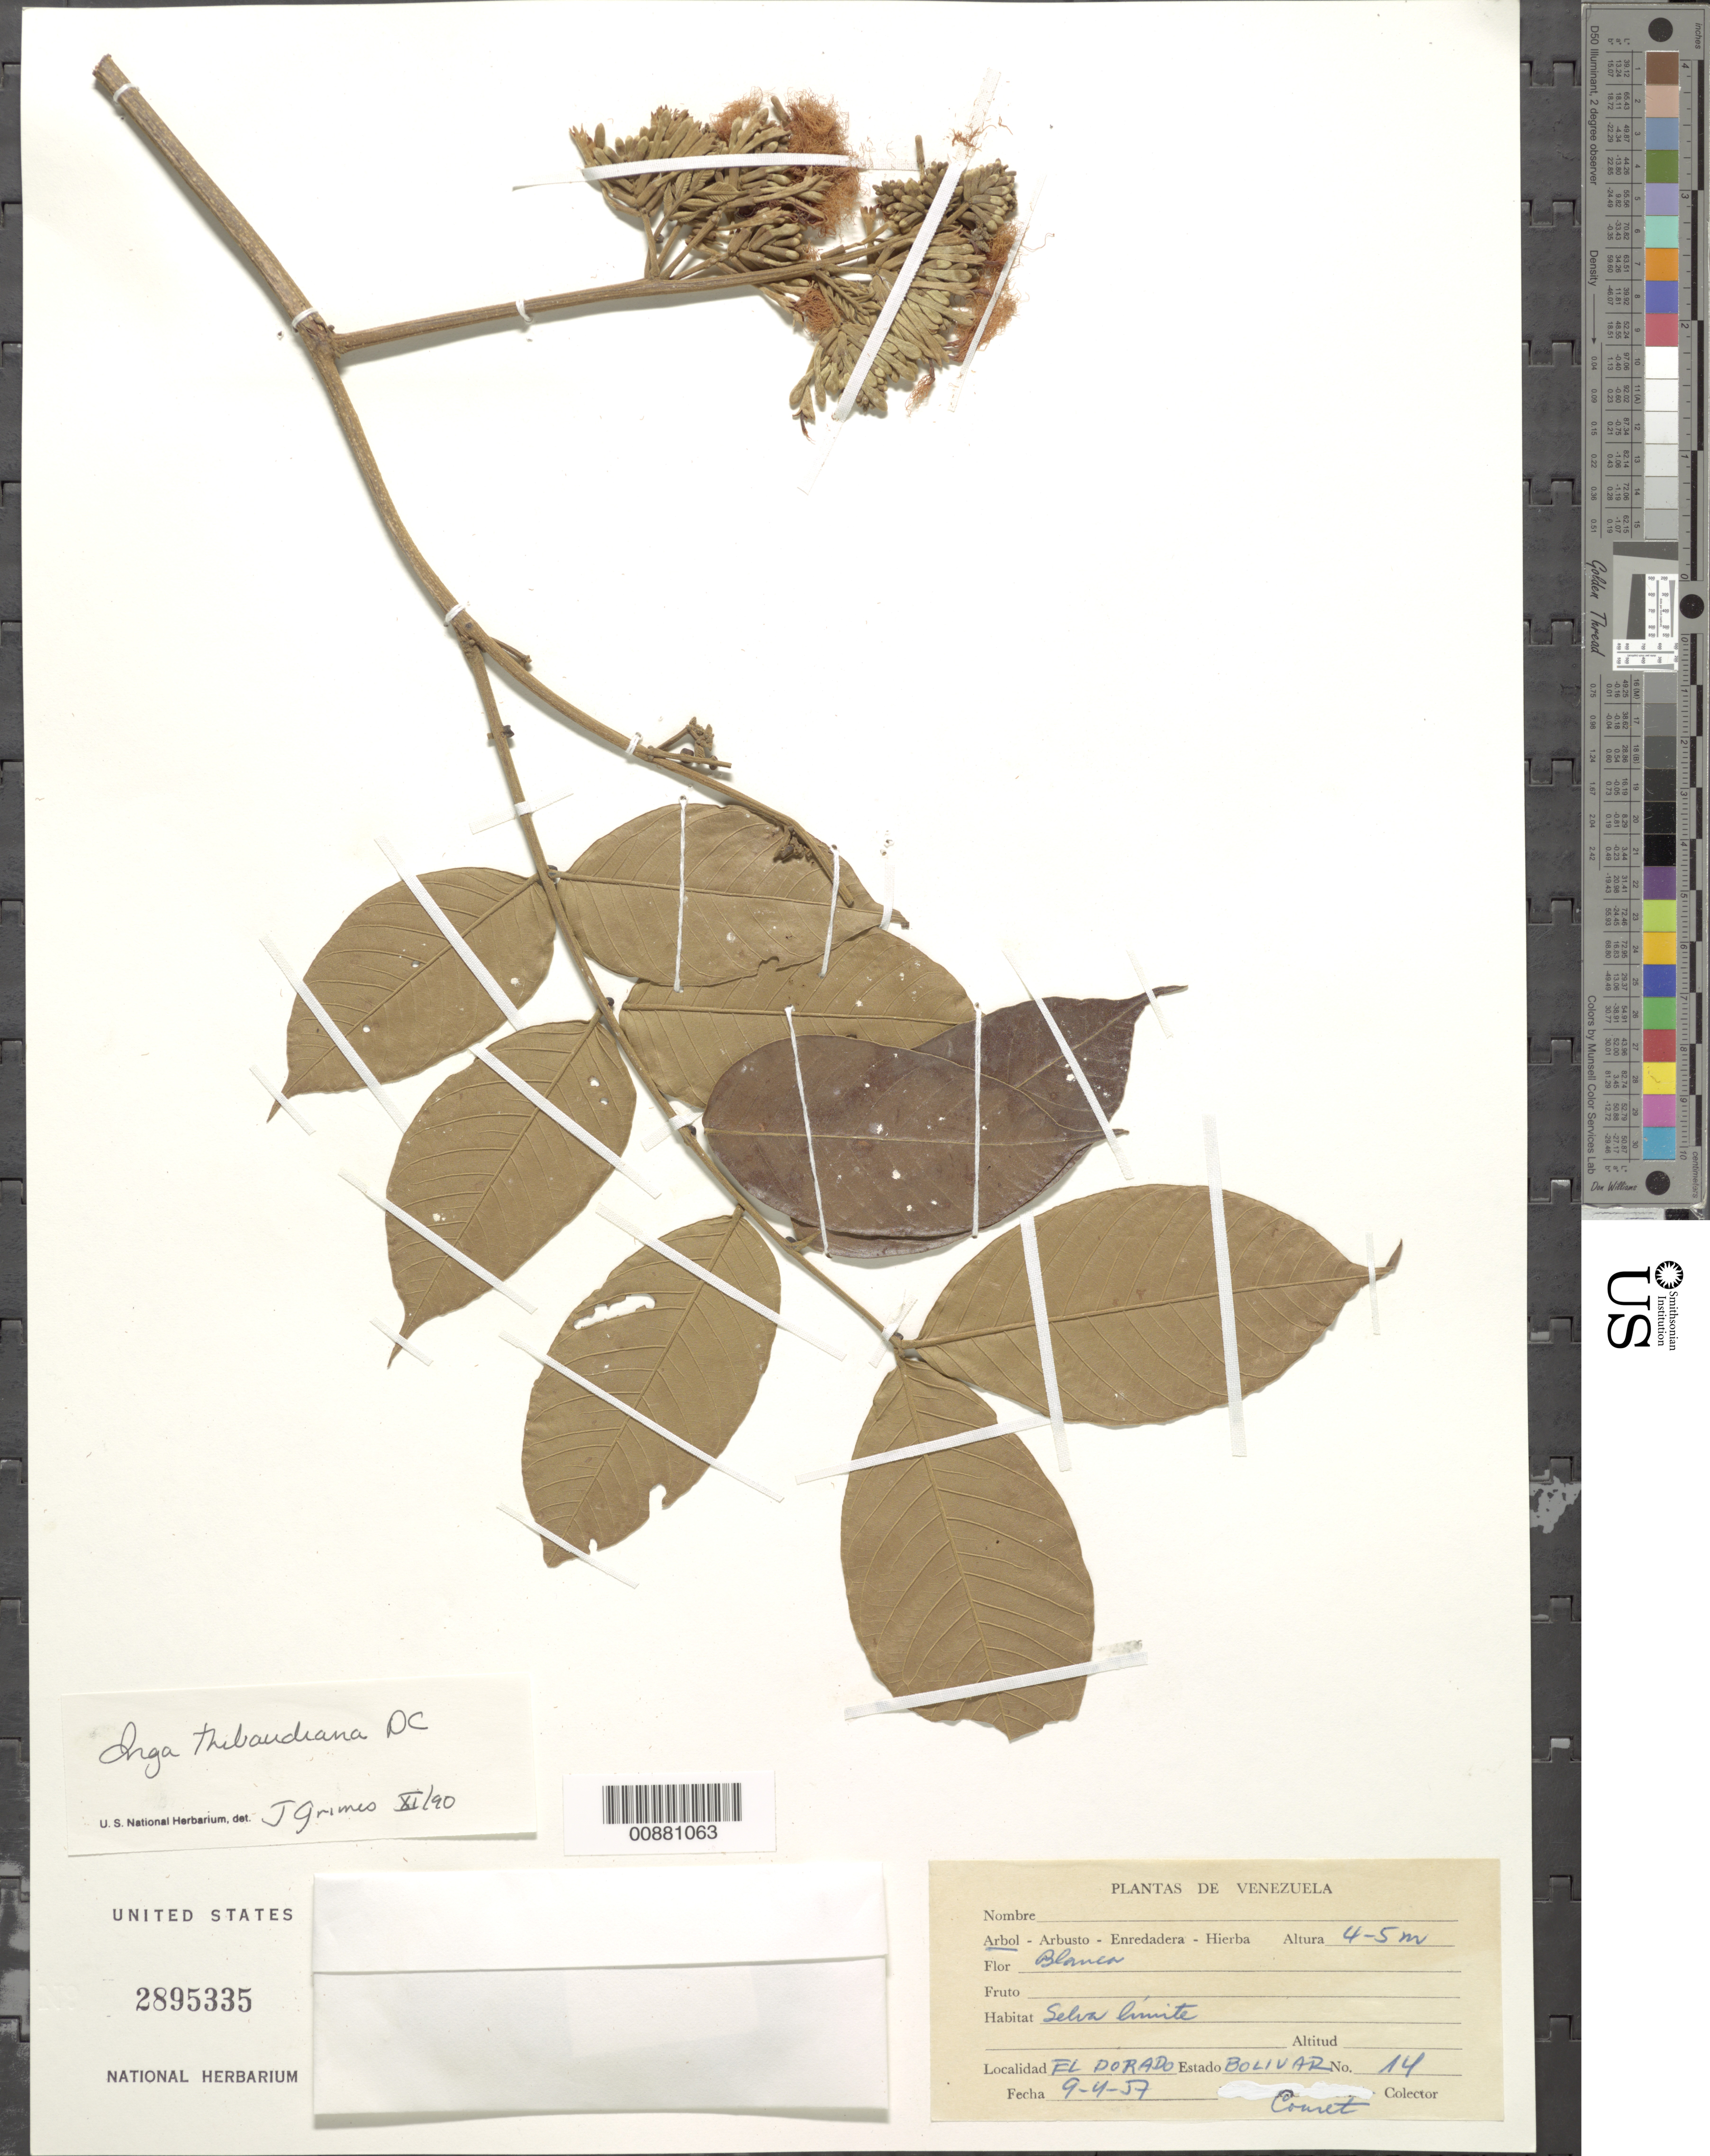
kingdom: Plantae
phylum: Tracheophyta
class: Magnoliopsida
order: Fabales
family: Fabaceae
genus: Inga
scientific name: Inga thibaudiana subsp. thibaudiana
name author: DC.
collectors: -. Couret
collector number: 14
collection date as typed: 9-Apr-57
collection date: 1957-04-09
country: Venezuela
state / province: Bolívar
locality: El Dorado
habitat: Selva limite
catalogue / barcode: US 2895335